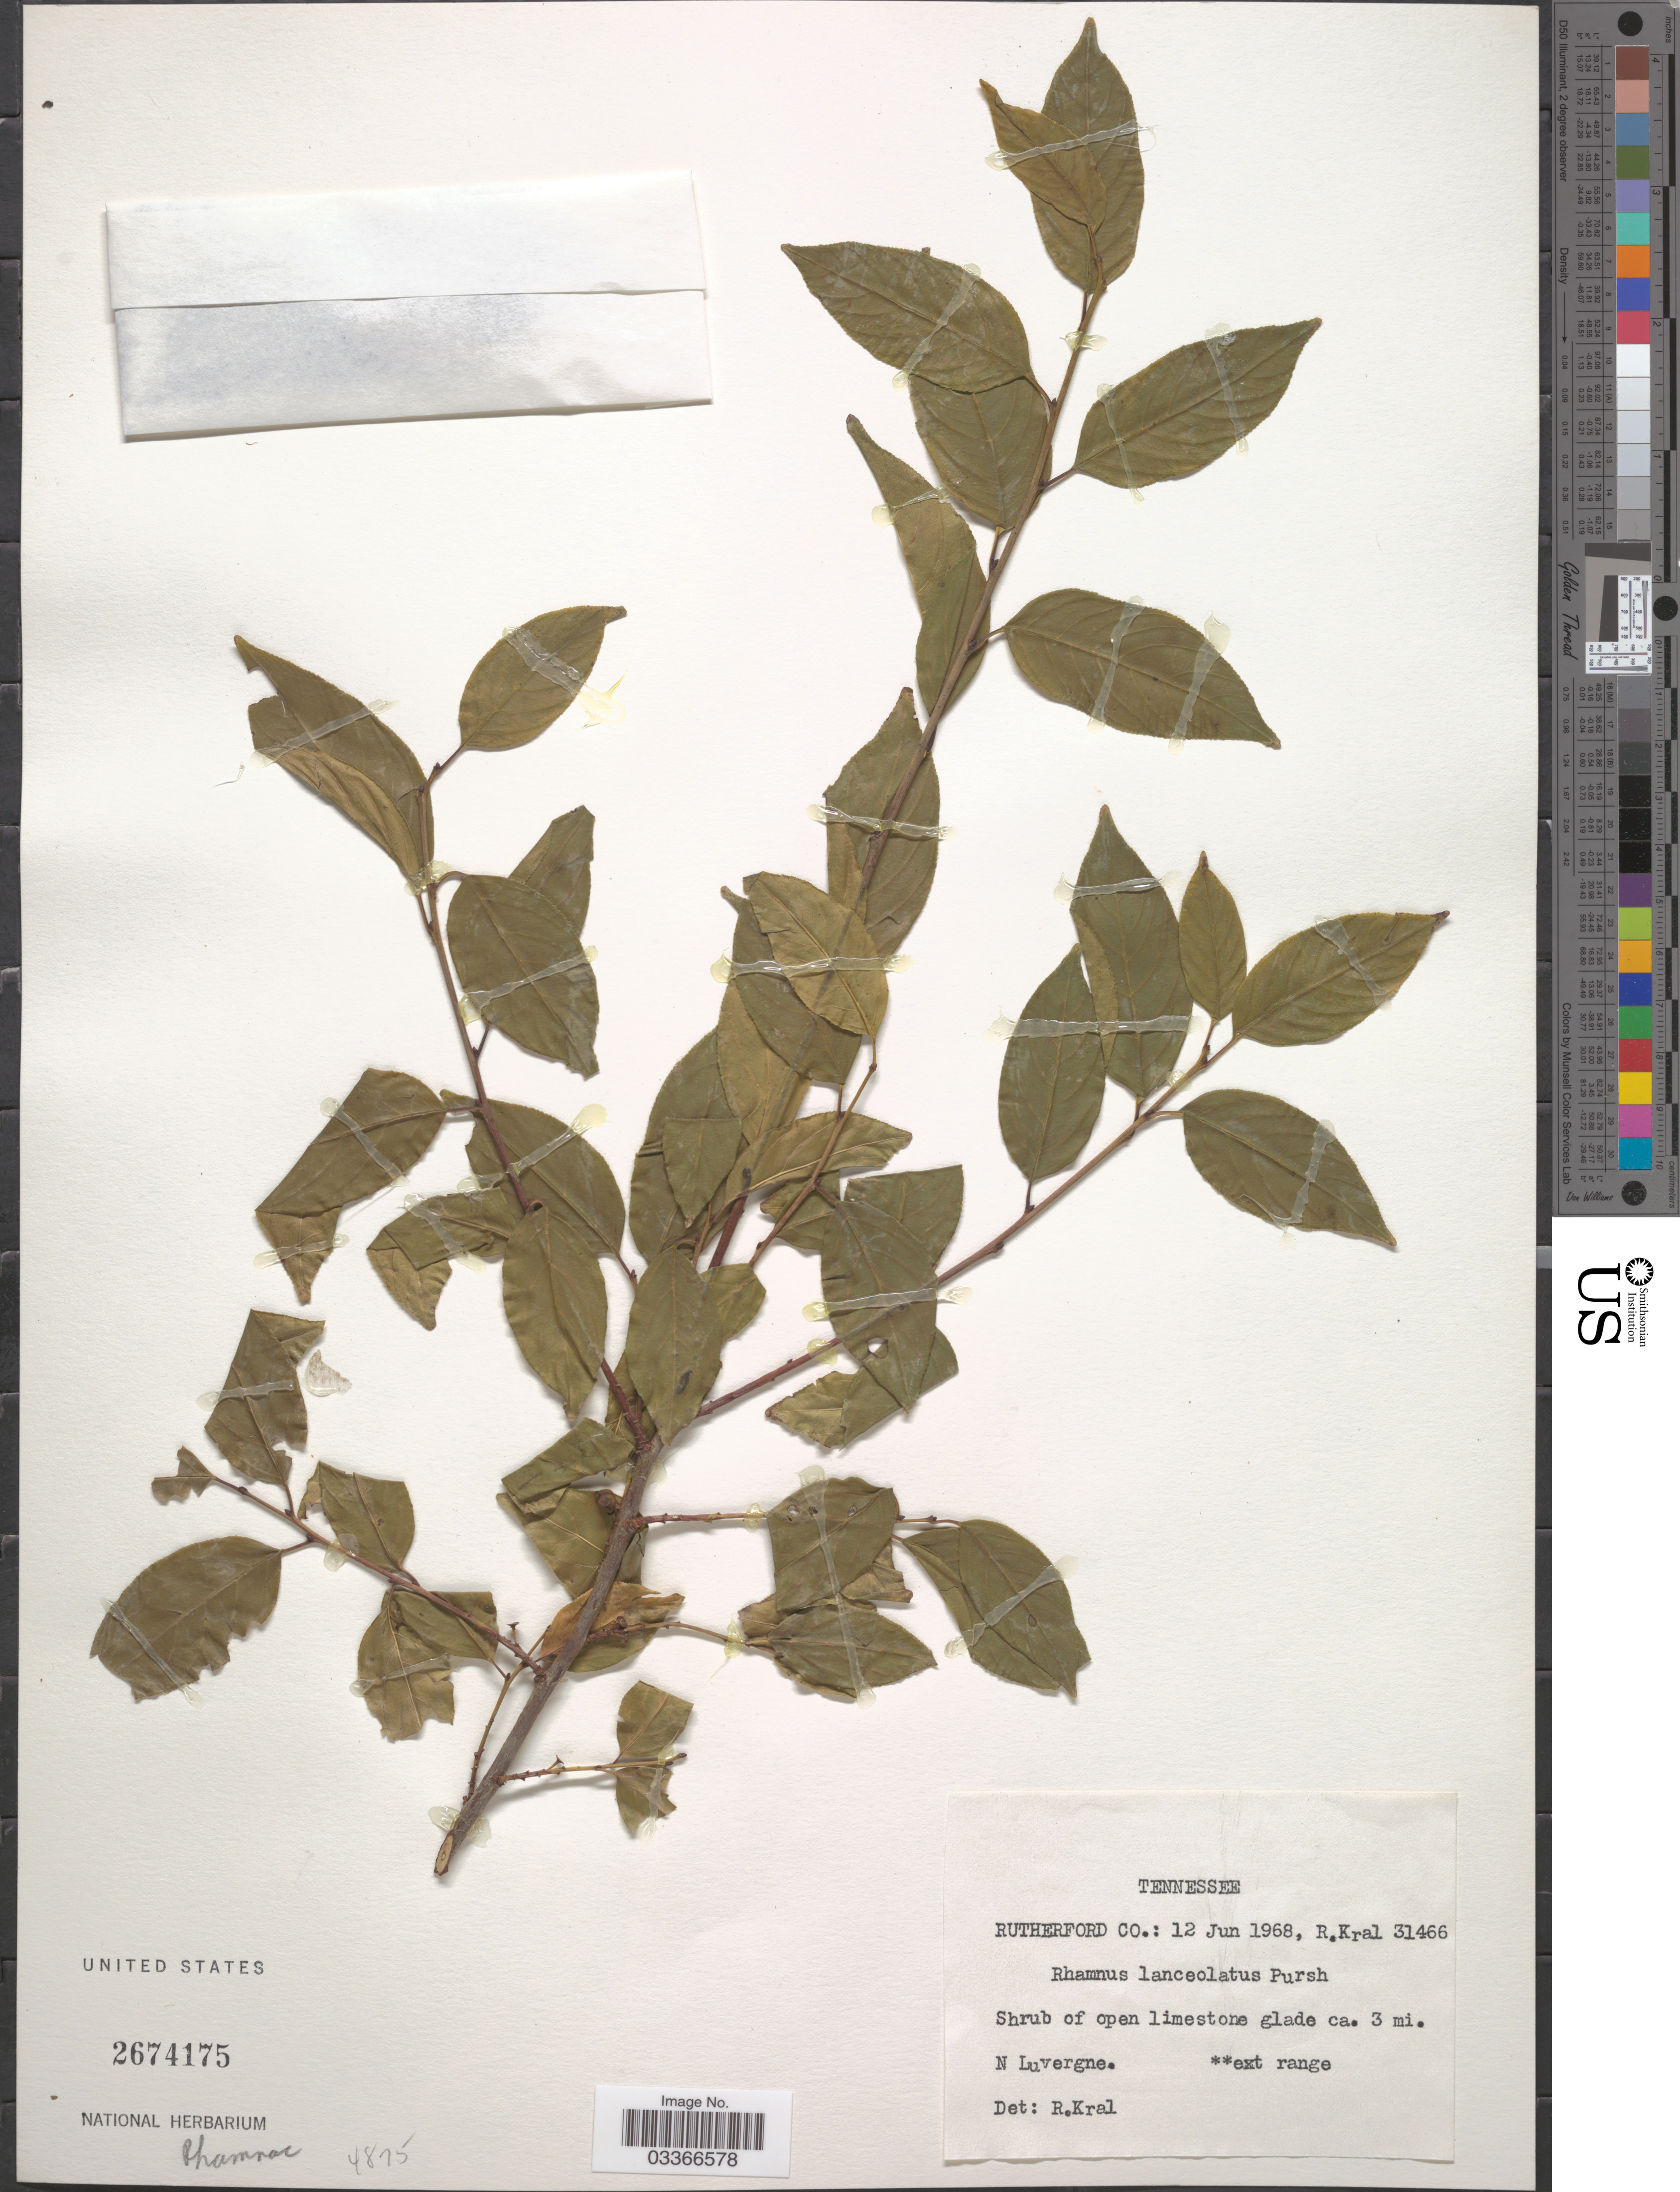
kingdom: Plantae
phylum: Tracheophyta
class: Magnoliopsida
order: Rosales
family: Rhamnaceae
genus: Rhamnus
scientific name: Rhamnus lanceolata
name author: Pursh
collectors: R. Kral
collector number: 31466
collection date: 1968-06-12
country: United States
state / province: Tennessee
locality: Rutherford Co. Ca. 3 mi. N Luvergne.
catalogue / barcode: US 2674175